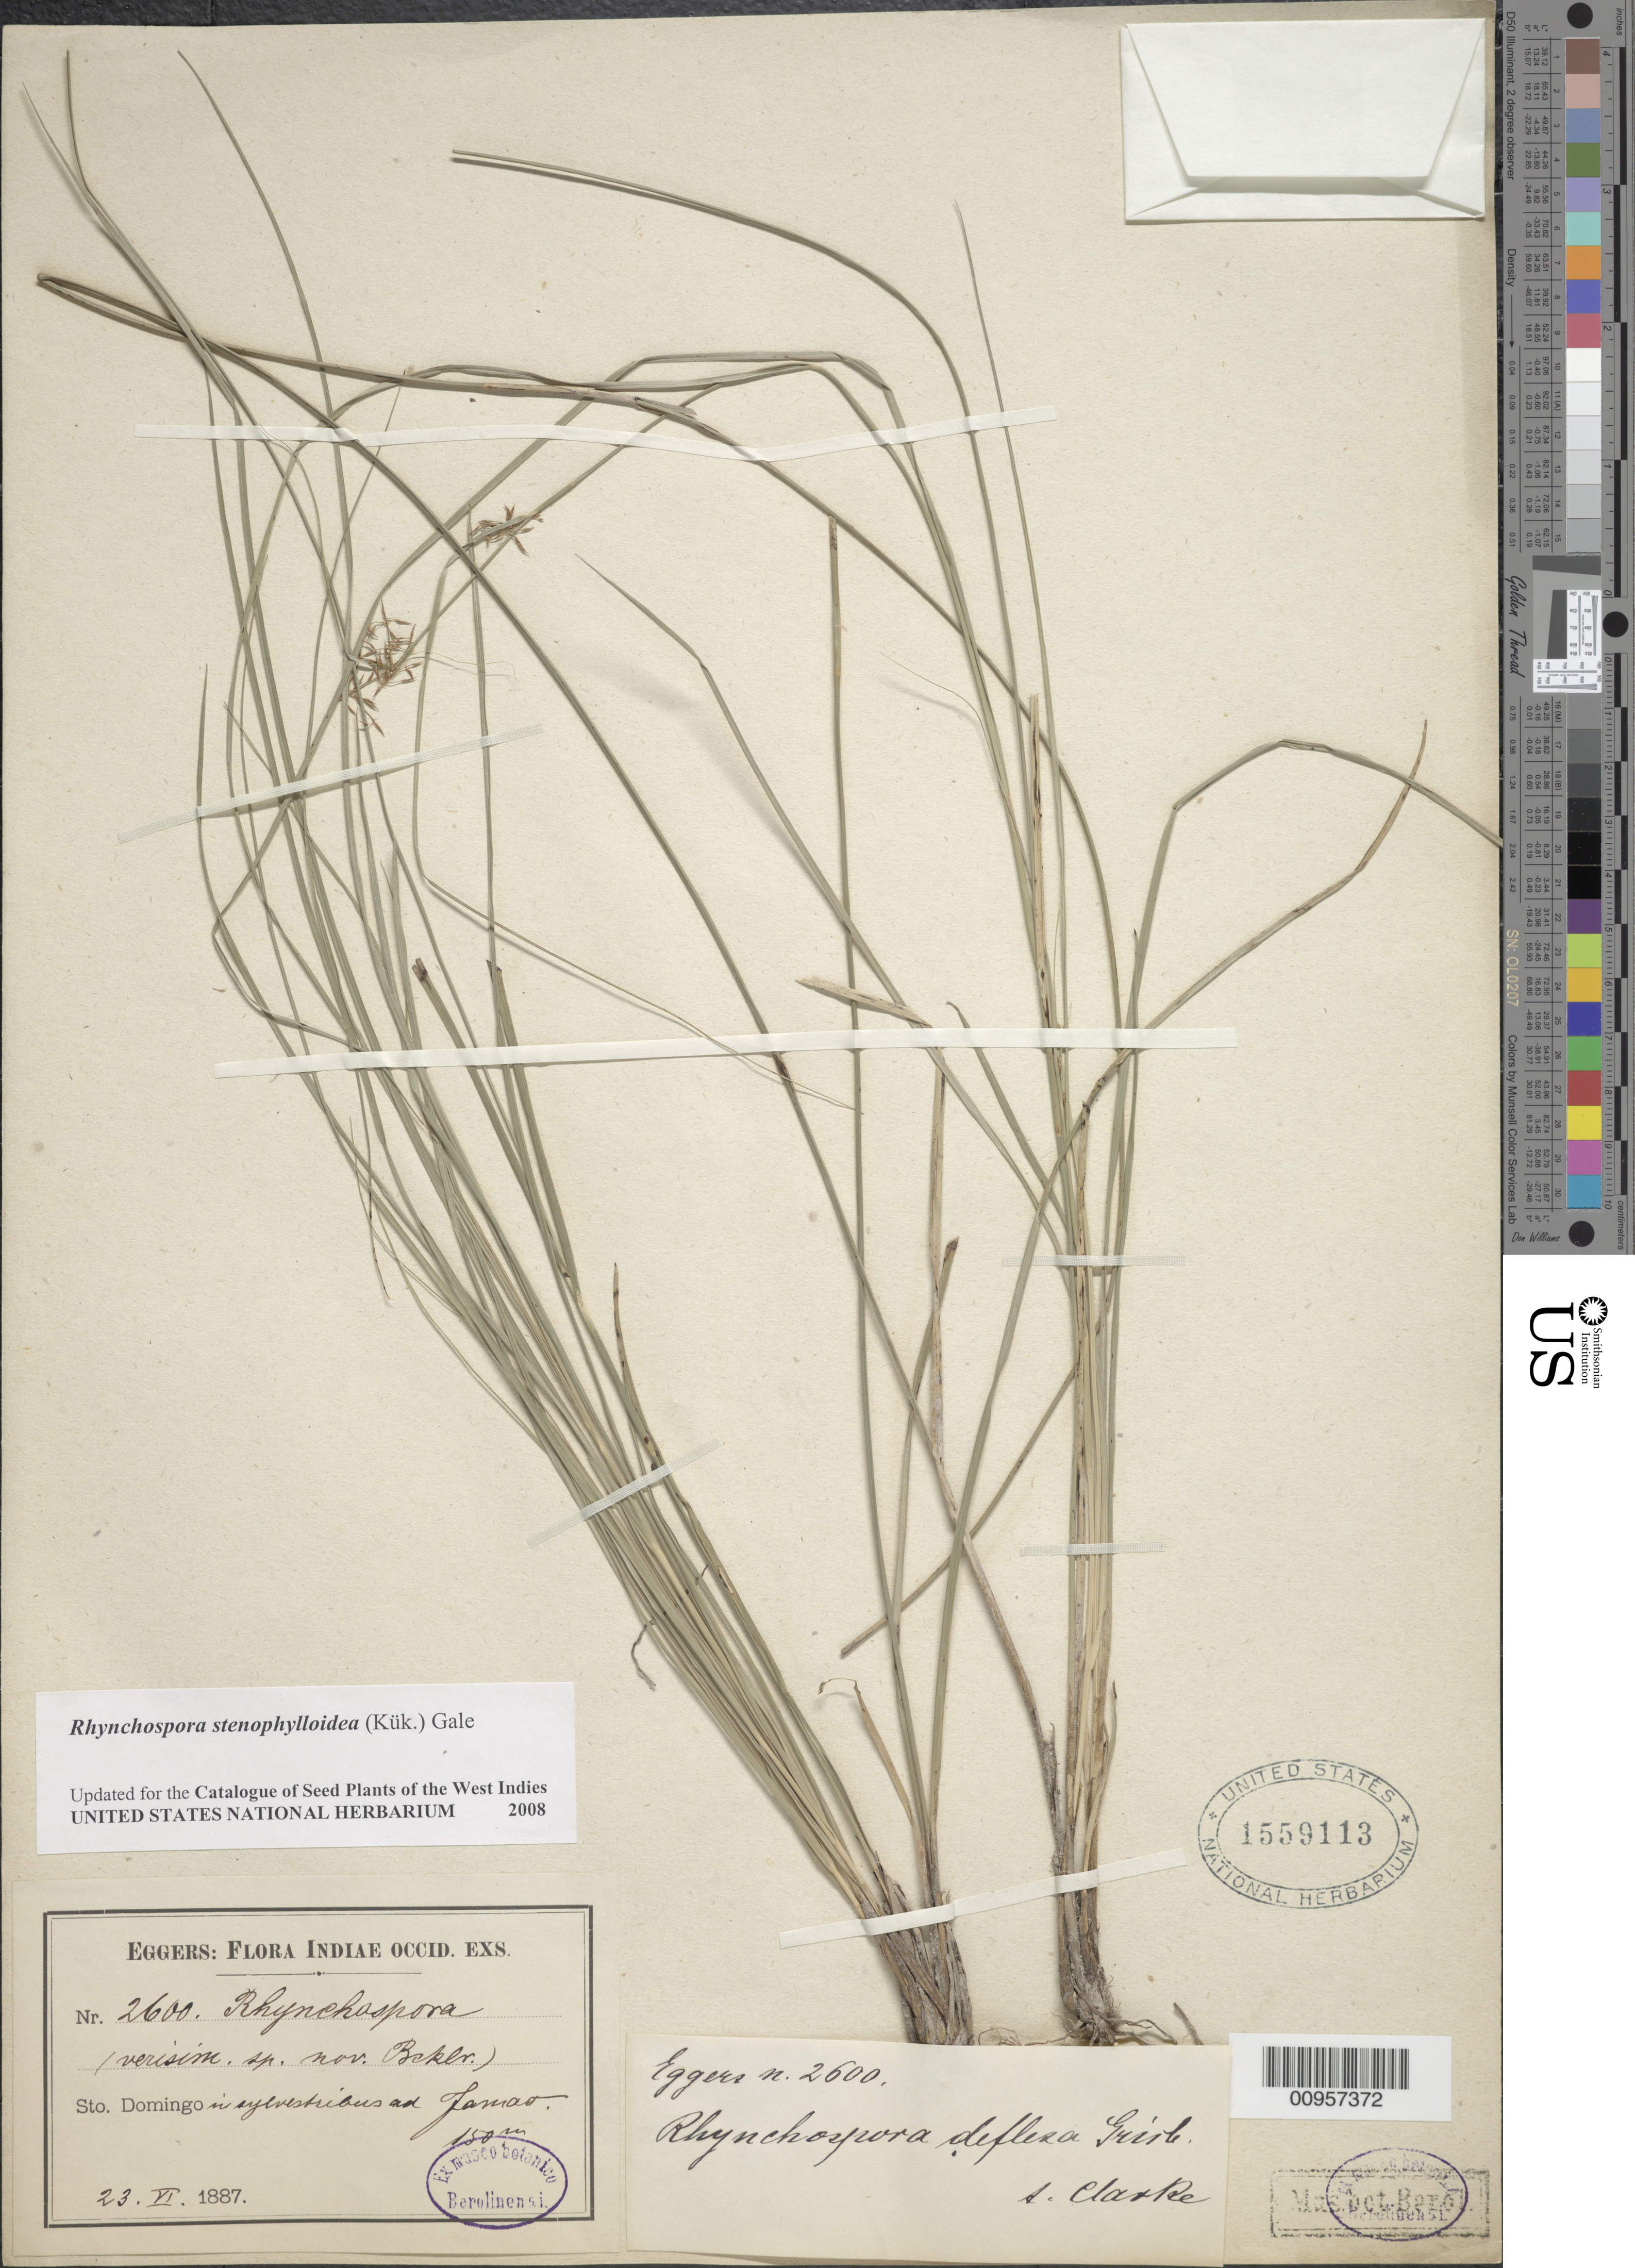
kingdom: Plantae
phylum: Tracheophyta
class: Liliopsida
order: Poales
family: Cyperaceae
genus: Rhynchospora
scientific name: Rhynchospora stenophylloidea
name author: (Kük.) Gale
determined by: Strong, M. T., (US), Smithsonian Institution - National Museum of Natural History (UNITED STATES)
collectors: H. F. A. von Eggers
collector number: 2600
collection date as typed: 23 Jun 1887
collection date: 1887-06-23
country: Dominican Republic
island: Hispaniola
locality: Ad "Janao"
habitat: In "sylvestribus"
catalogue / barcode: US 1559113